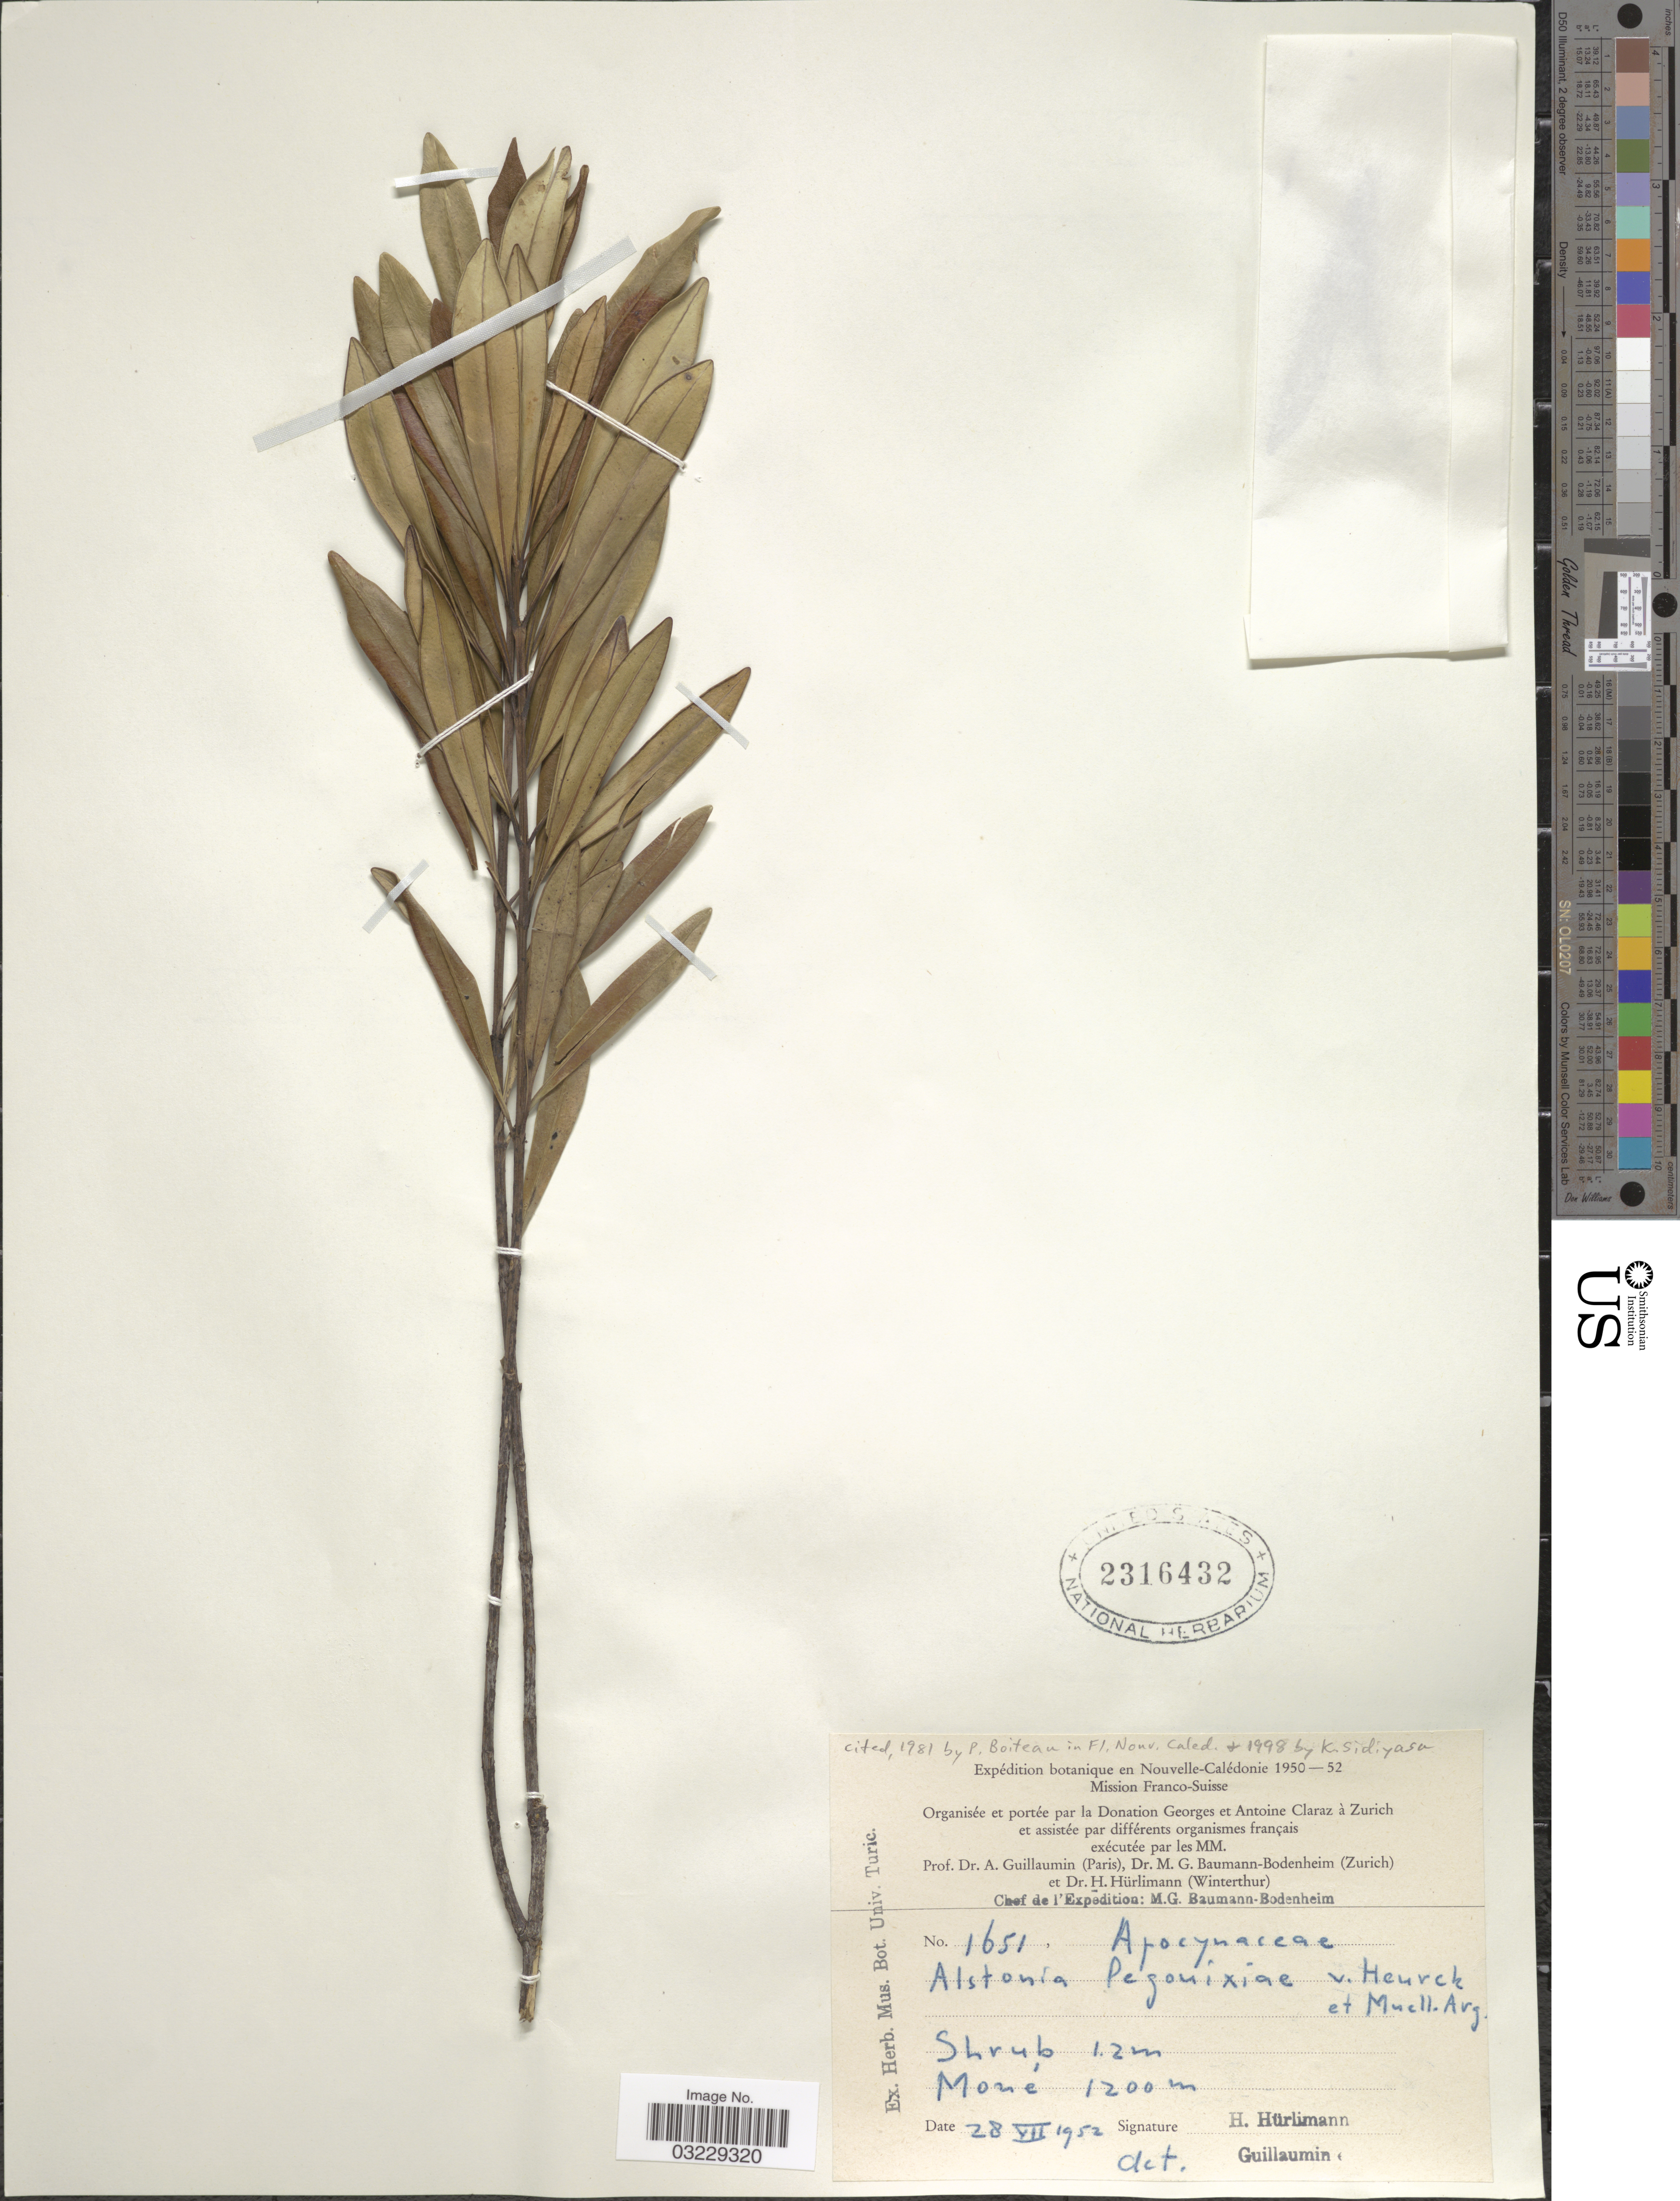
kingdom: Plantae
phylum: Tracheophyta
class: Magnoliopsida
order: Gentianales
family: Apocynaceae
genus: Alstonia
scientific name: Alstonia legouixiae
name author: Van Heurck & Müll. Arg.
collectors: H. Hürlimann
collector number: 1651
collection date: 1952-07-28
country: New Caledonia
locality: Moué.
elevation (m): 1200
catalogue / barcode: US 2316432